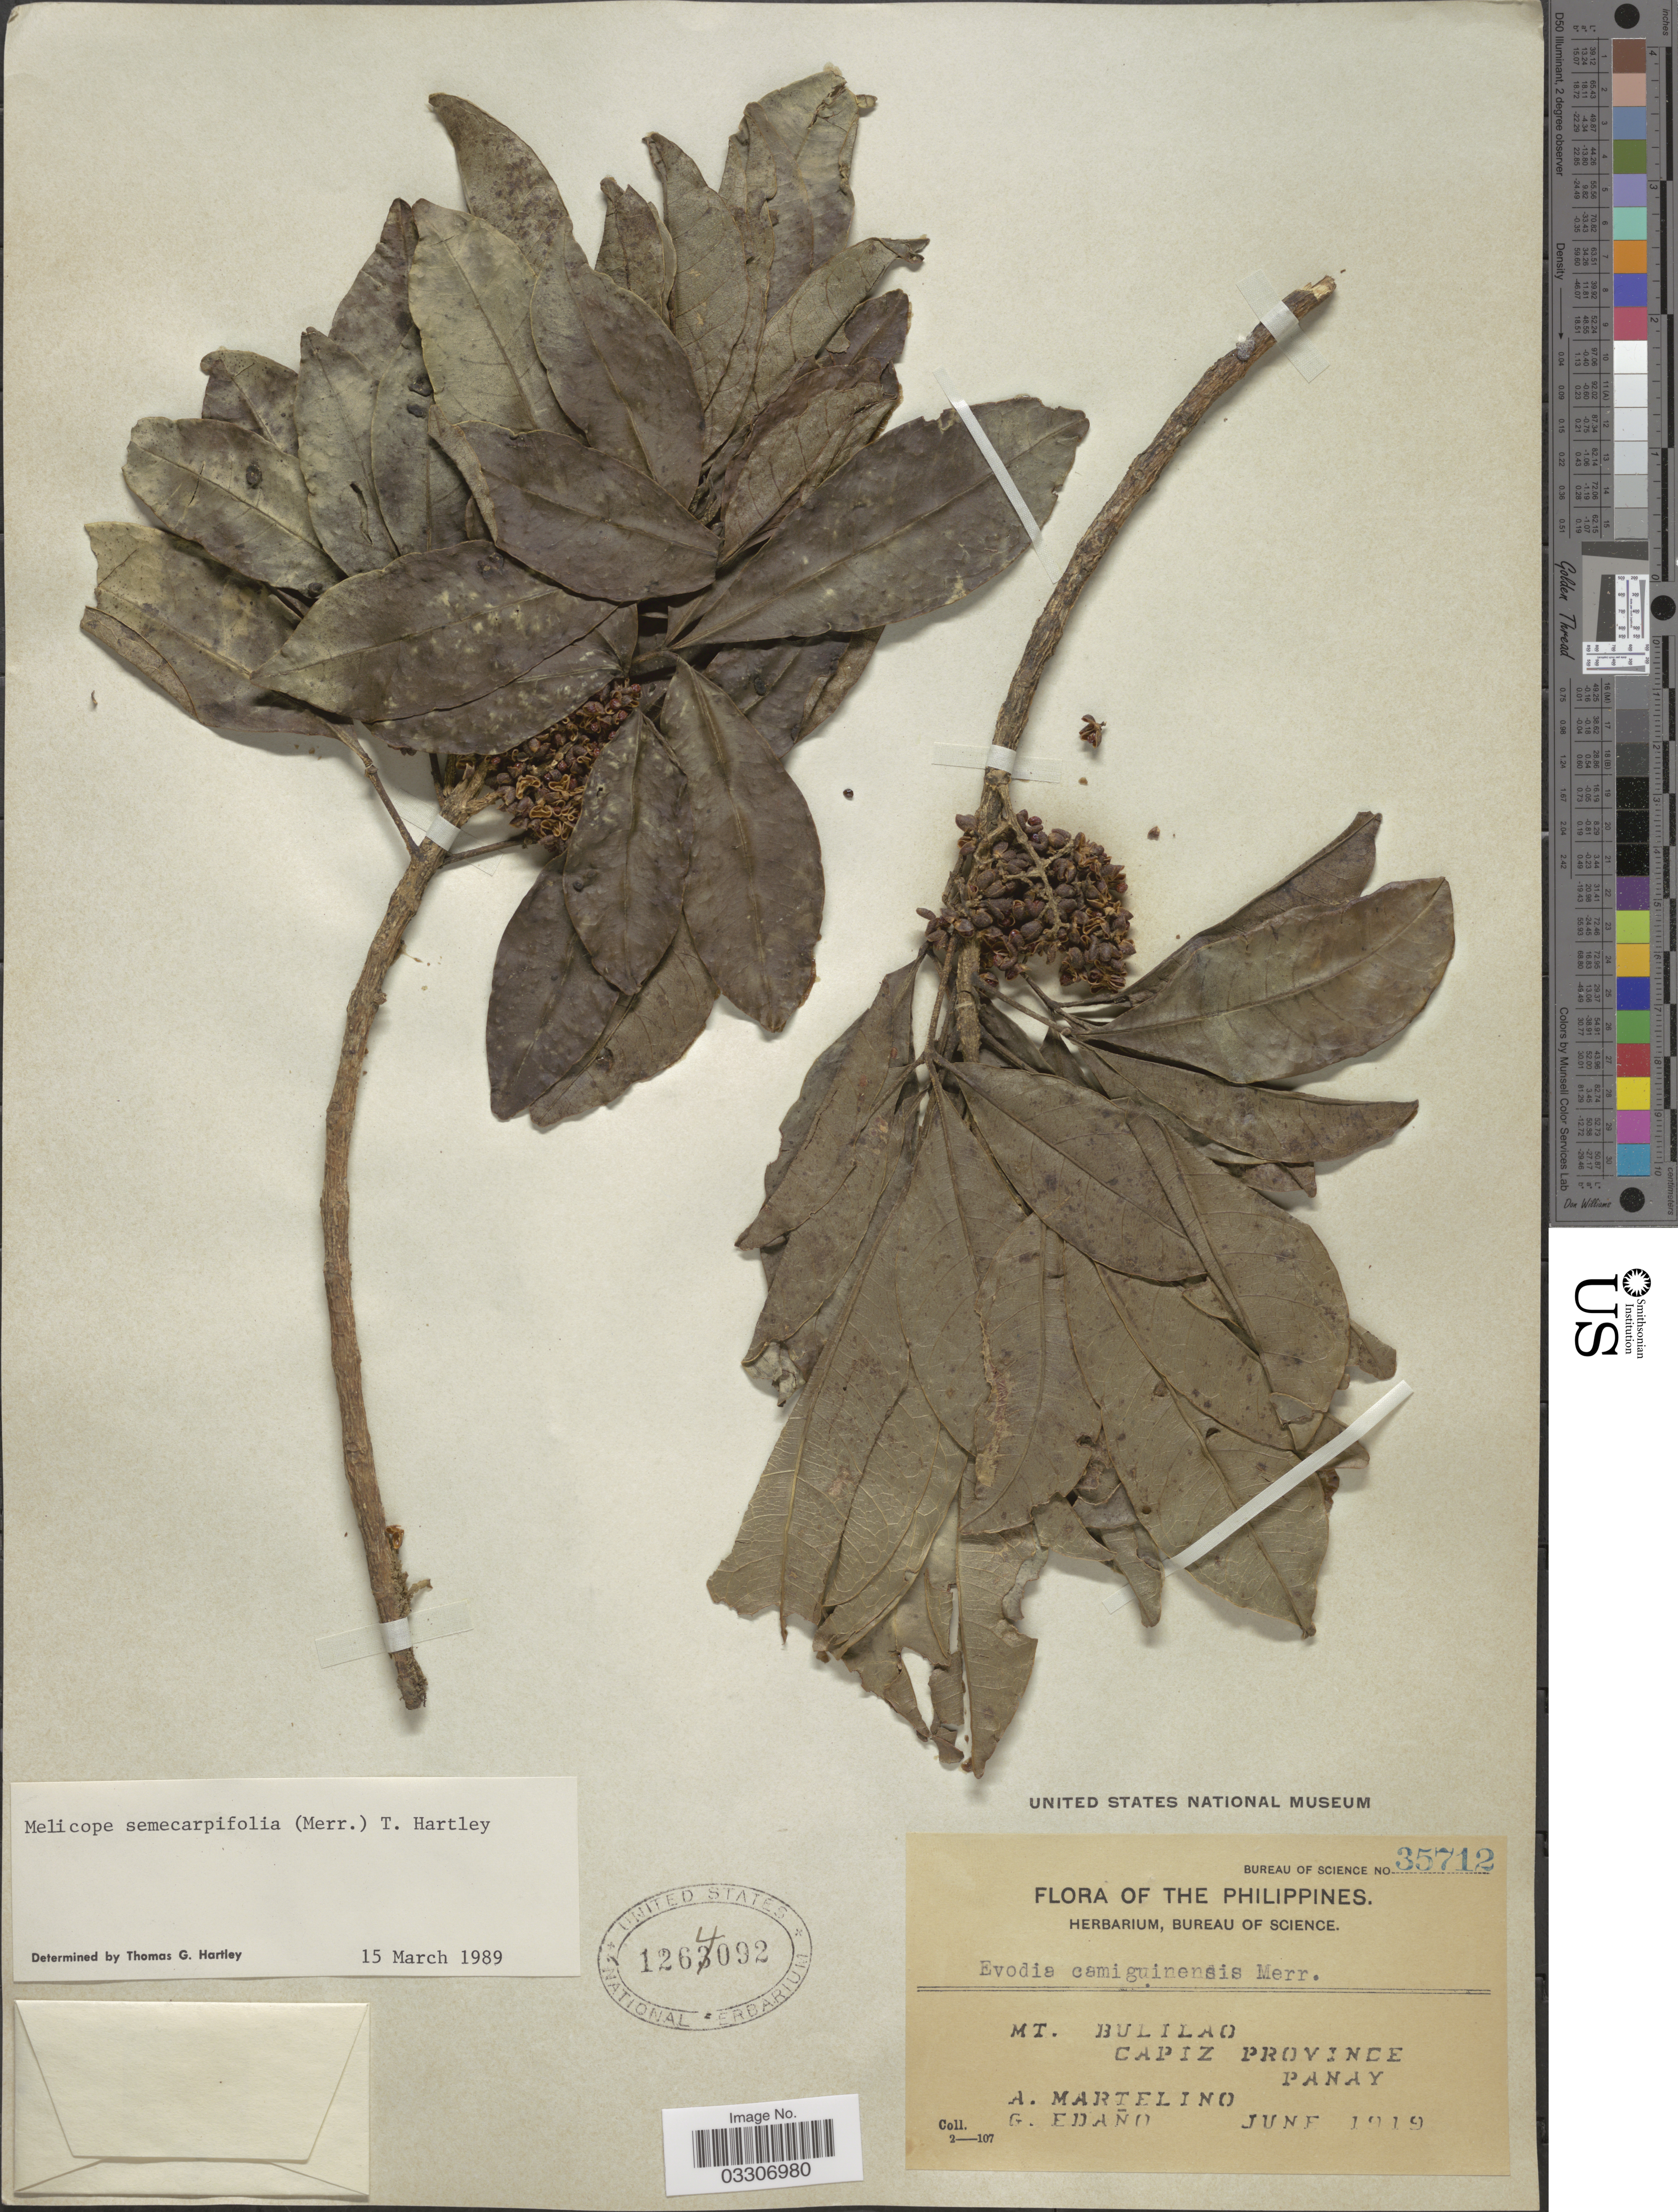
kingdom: Plantae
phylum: Tracheophyta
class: Magnoliopsida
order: Sapindales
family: Rutaceae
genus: Melicope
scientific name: Melicope semecarpifolia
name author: (Merr.) T.G. Hartley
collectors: A. Martelino & G. Edaño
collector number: Bureau of Science 35712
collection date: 1919-06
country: Philippines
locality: Mt. Bulilao, Capiz Province, Panay.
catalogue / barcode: US 1264092